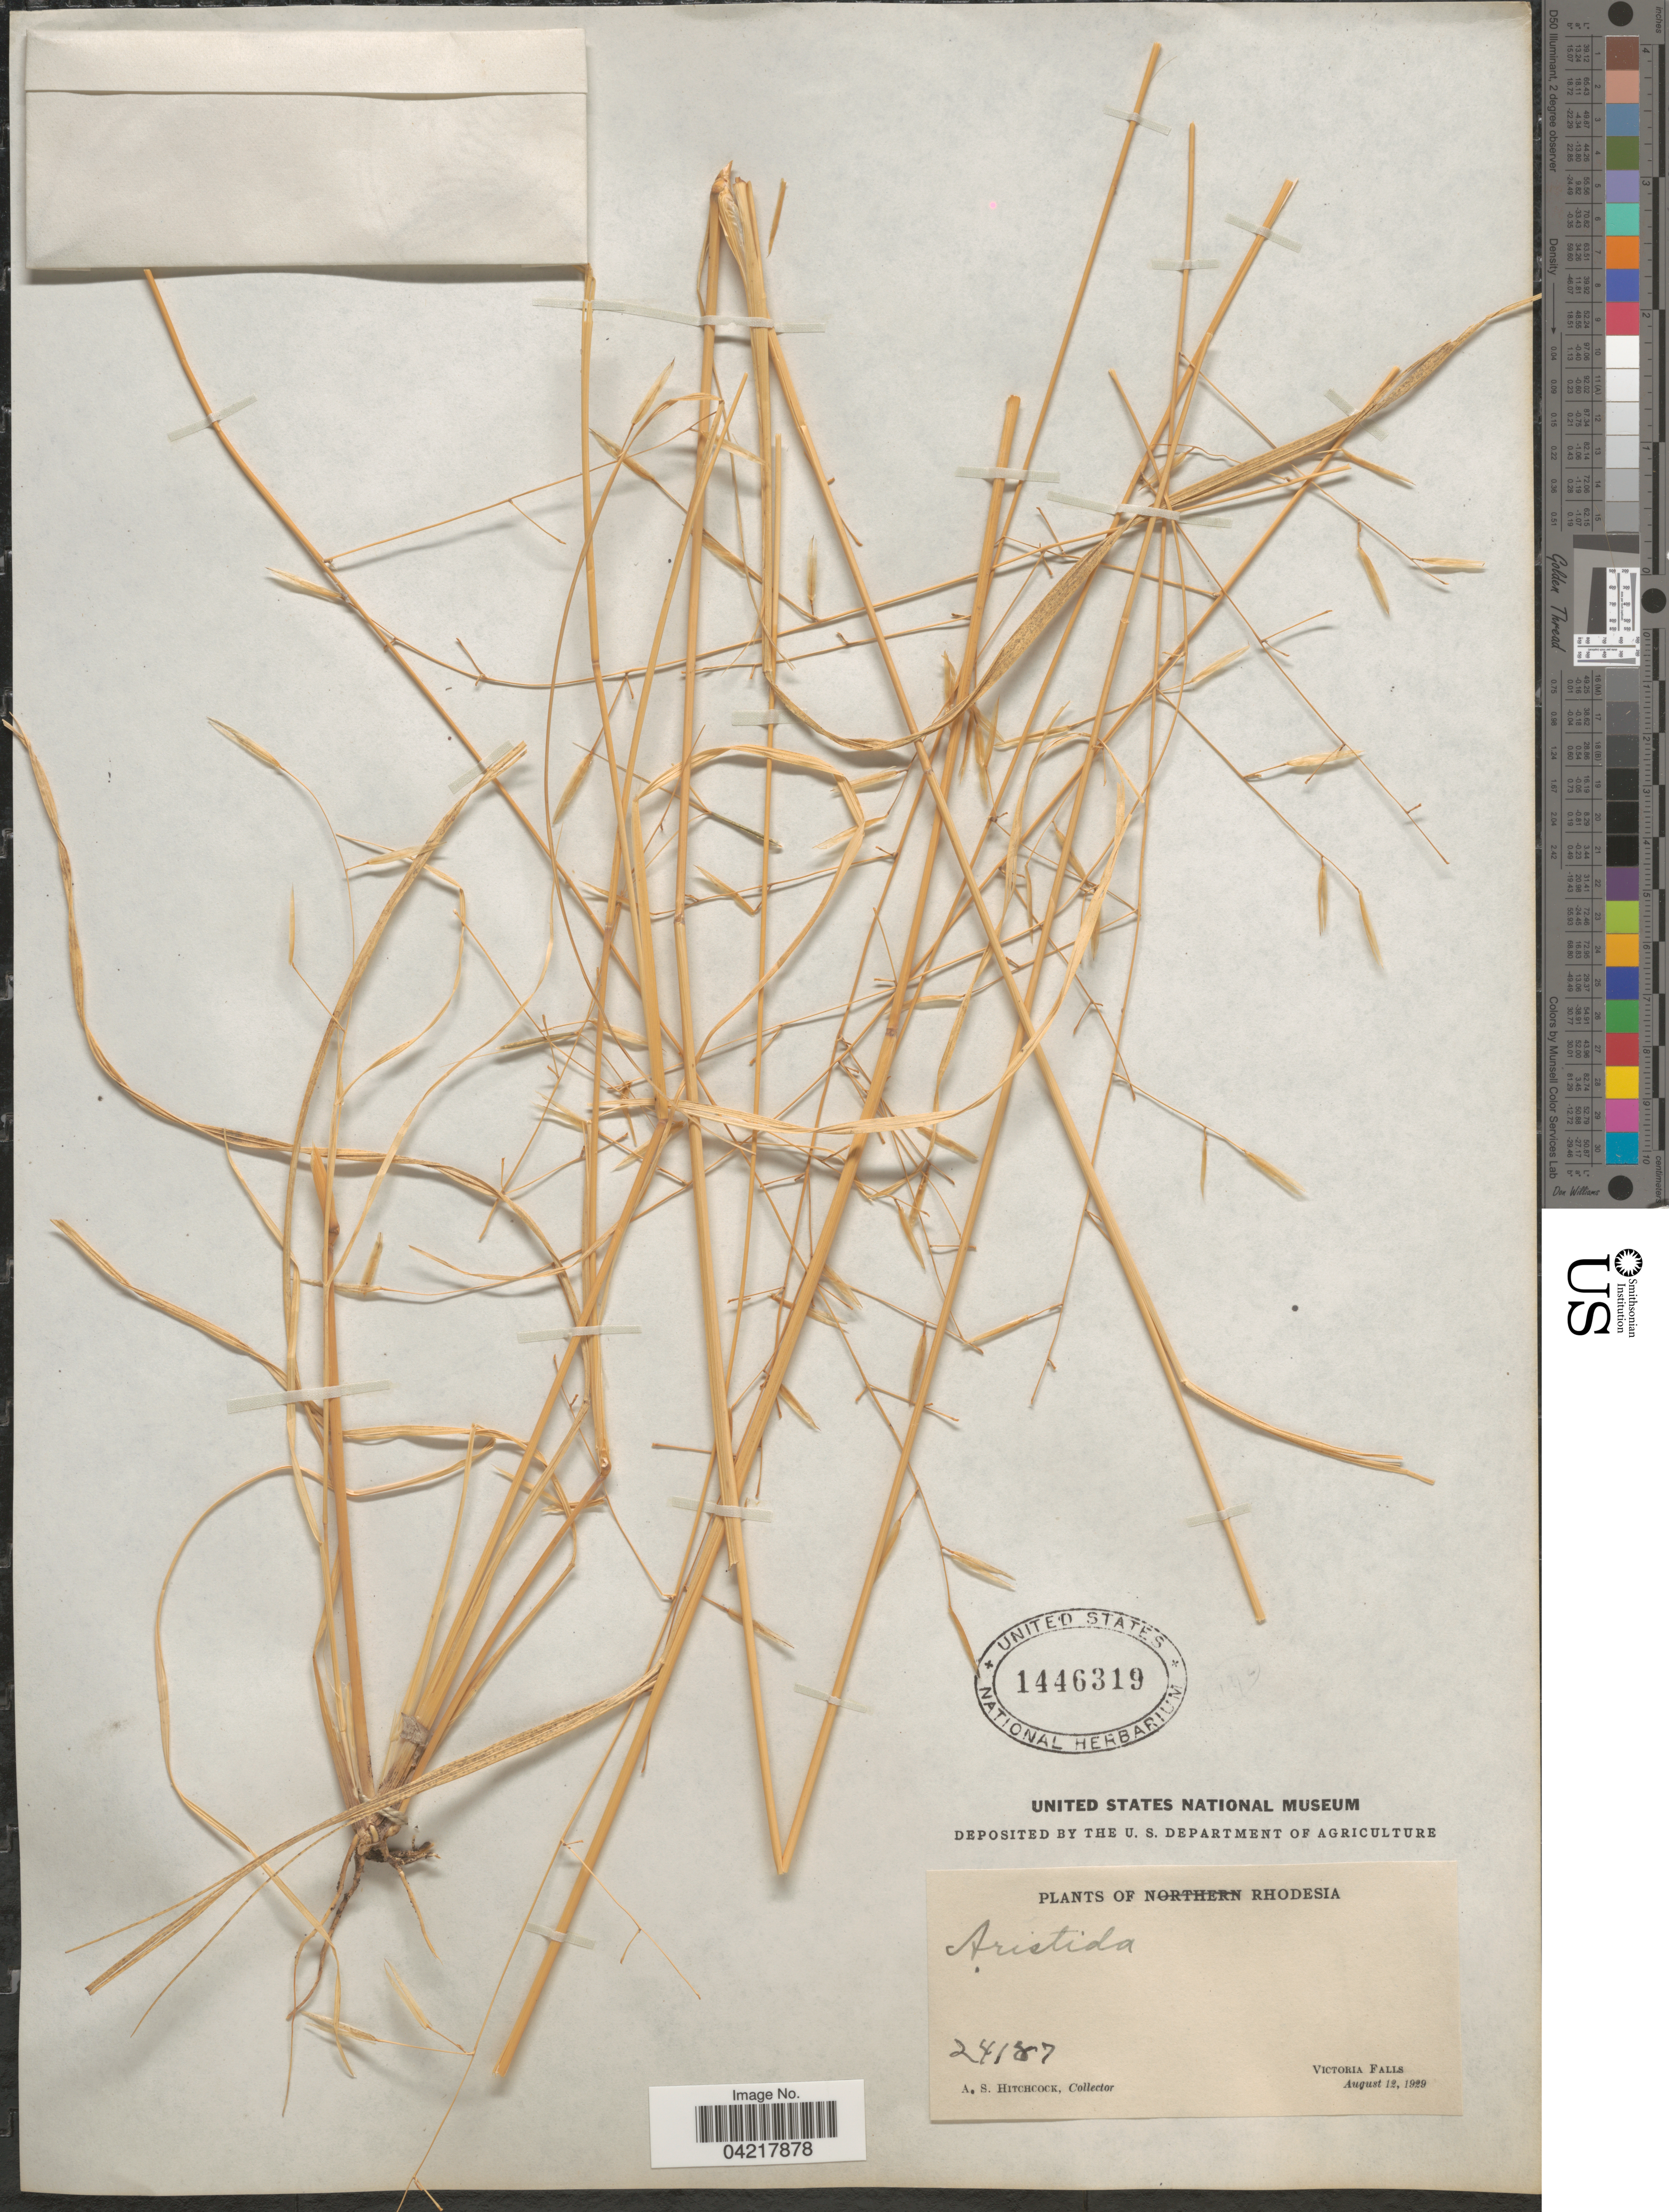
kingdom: Plantae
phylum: Tracheophyta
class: Liliopsida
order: Poales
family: Poaceae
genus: Aristida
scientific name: Aristida sp.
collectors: A. S. Hitchcock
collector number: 24187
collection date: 1929-08-12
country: Zimbabwe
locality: Rhodesia. Victoria Falls.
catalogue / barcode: US 1446319